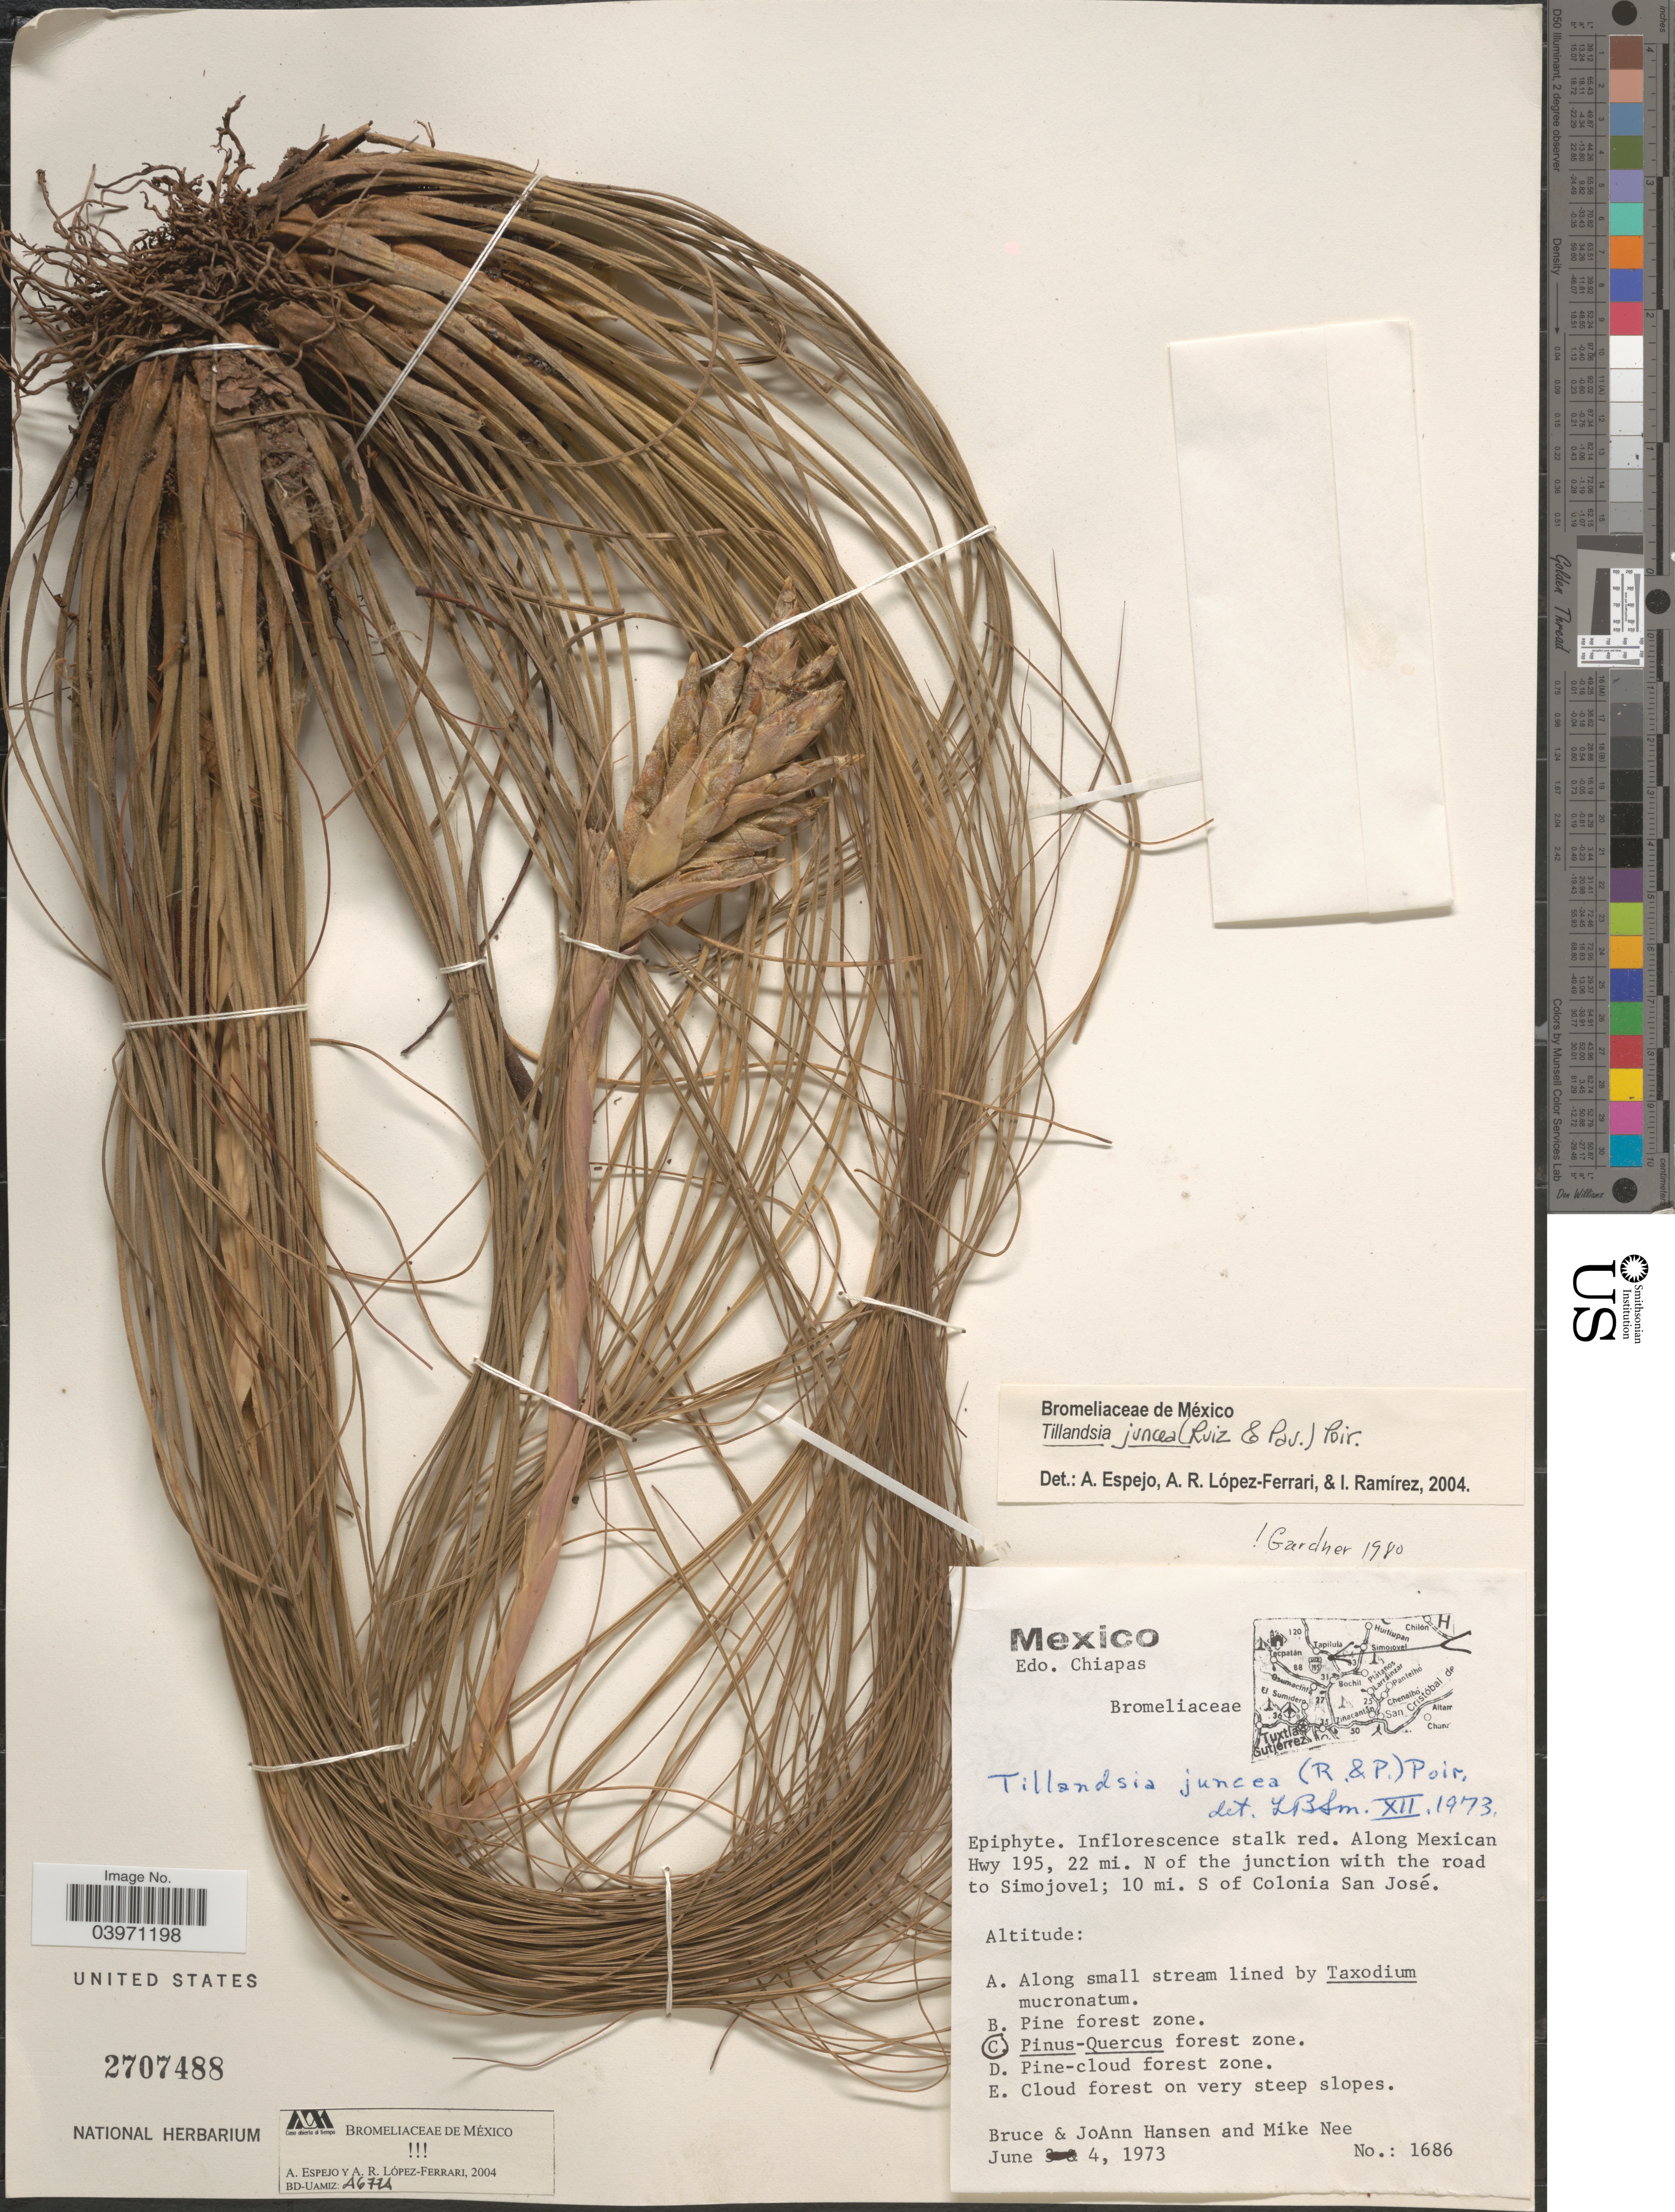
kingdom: Plantae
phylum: Tracheophyta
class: Liliopsida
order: Poales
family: Bromeliaceae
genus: Tillandsia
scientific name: Tillandsia juncea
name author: (Ruiz & Pav.) Poir.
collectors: B. Hansen, J. Hansen & M. Nee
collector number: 1686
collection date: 1973-06-04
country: Mexico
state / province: Chiapas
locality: Edo. Chiapas. Along Mexican Hwy 195, 22 mi. N of the junction with the road to Simojovel; 10 mi. S of Colonia San José. Pinus-Quercus forest zone.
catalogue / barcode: US 2707488